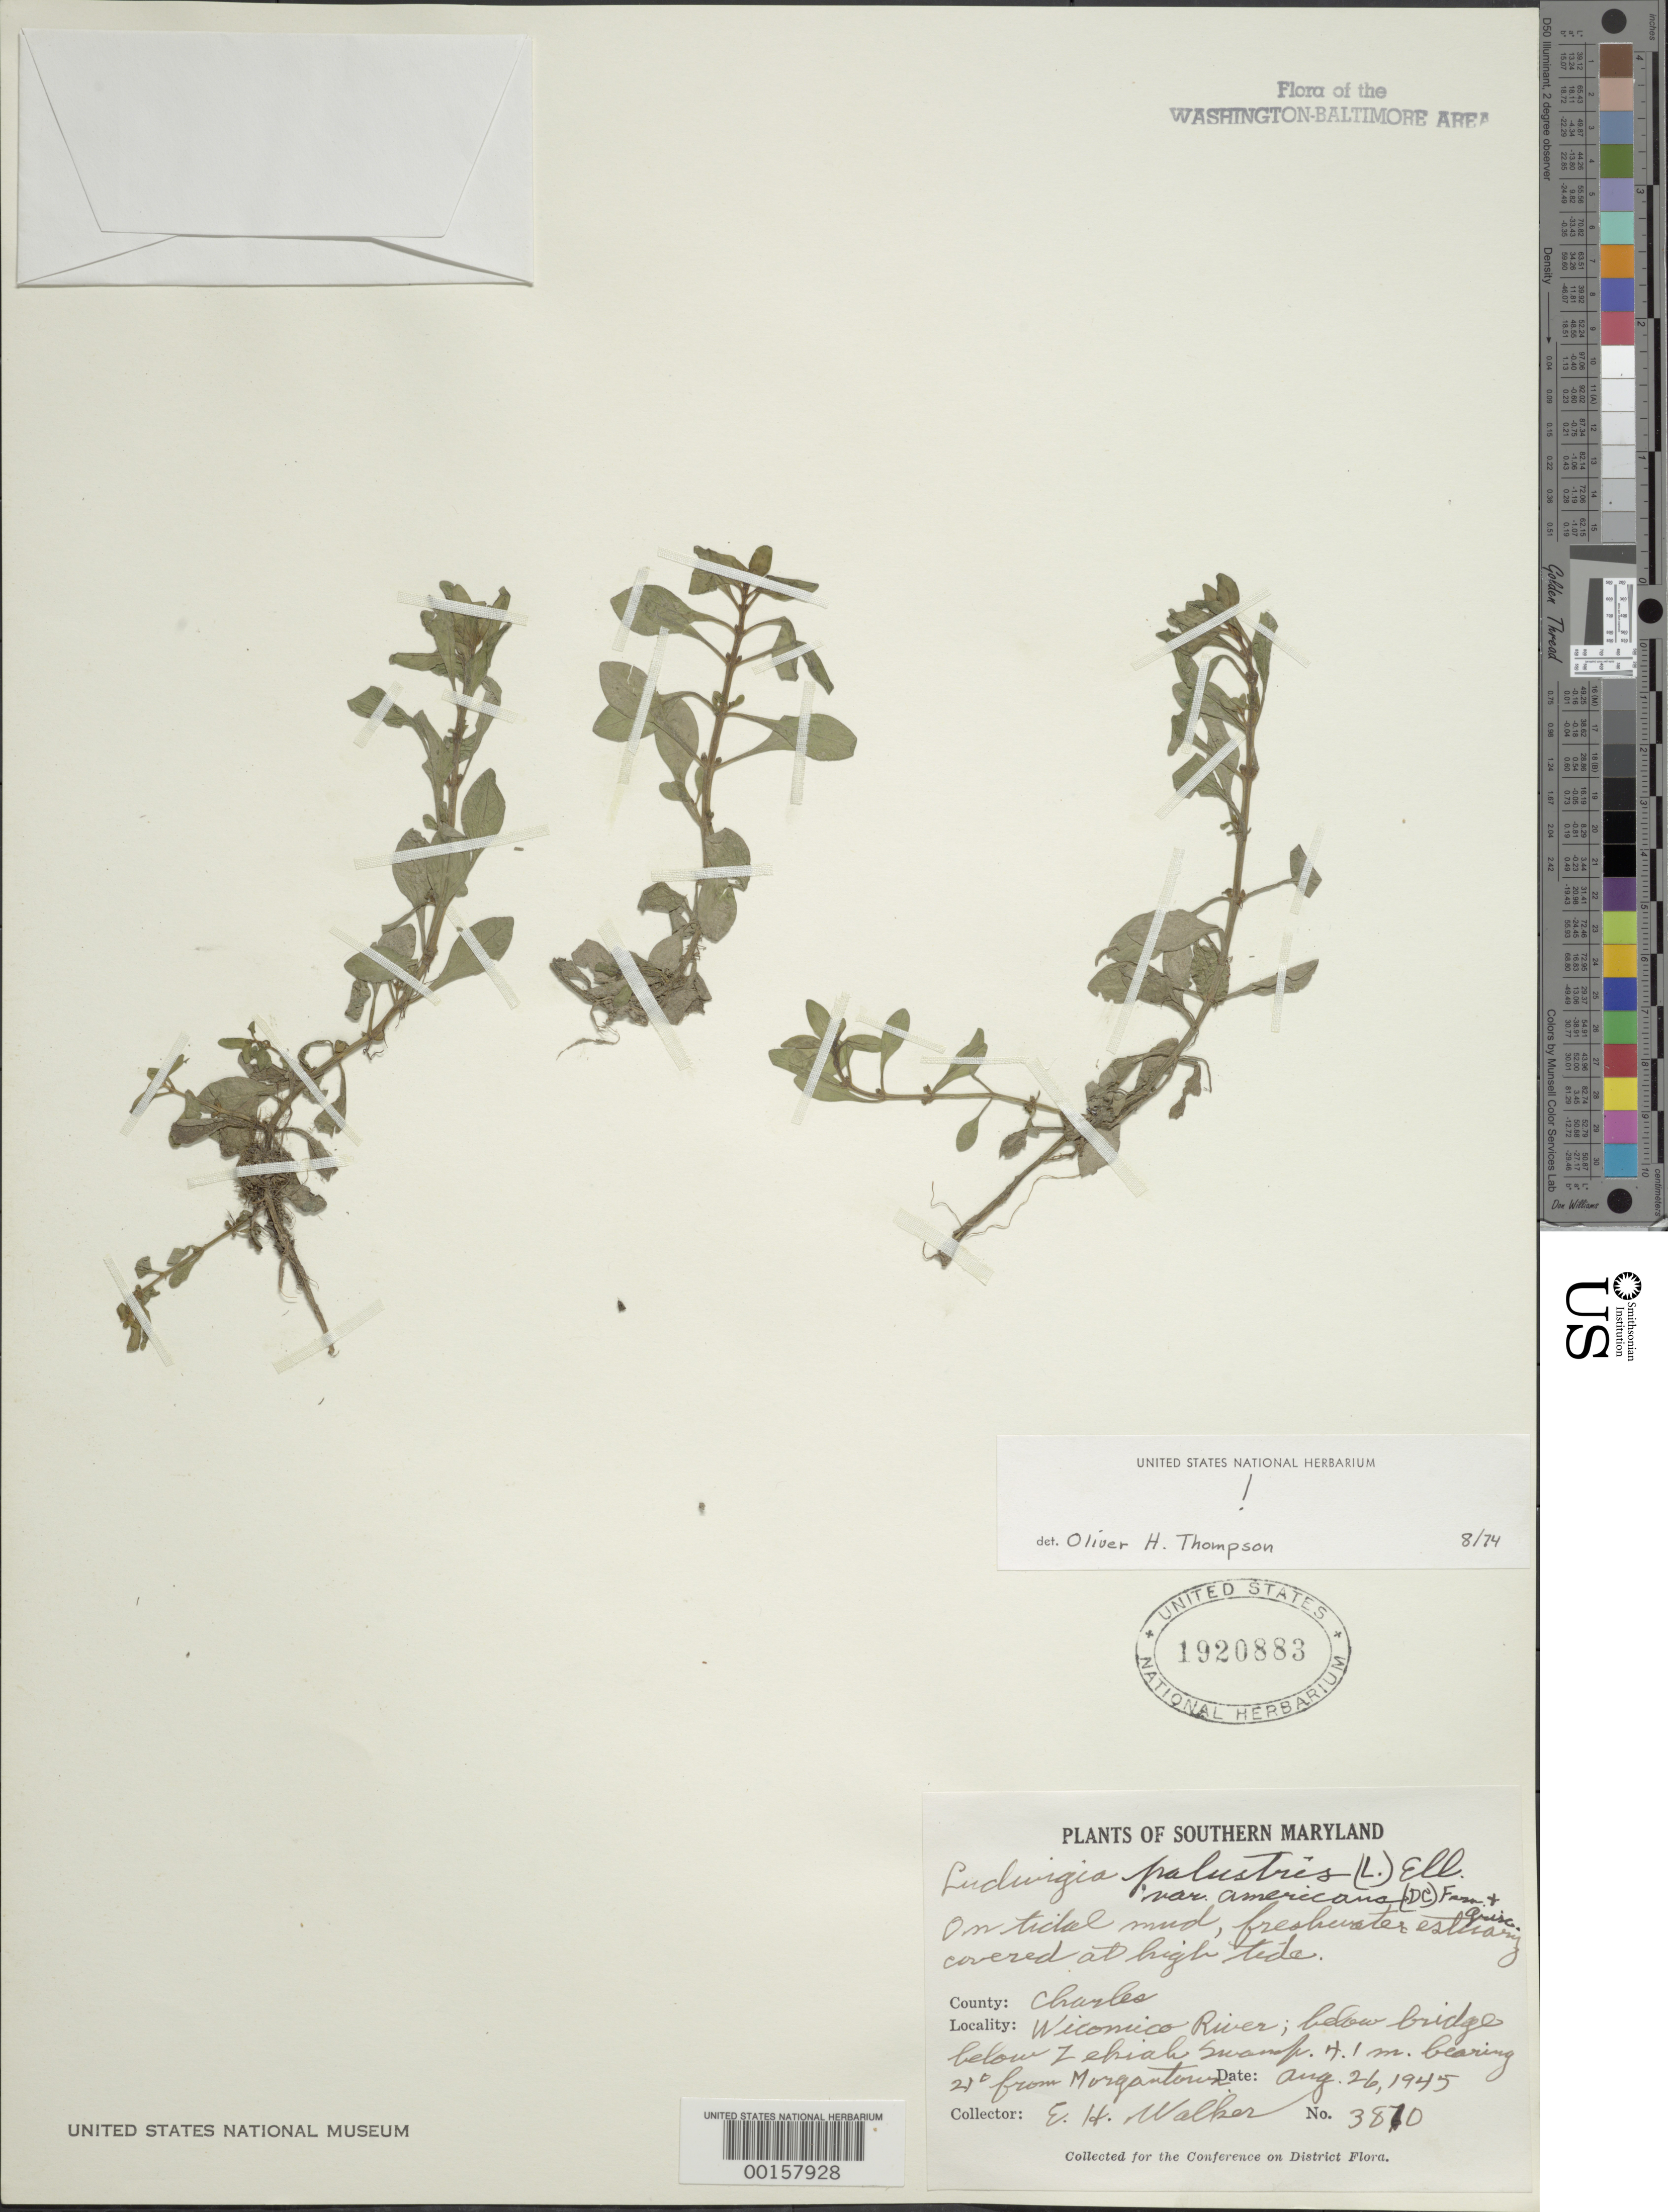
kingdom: Plantae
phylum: Tracheophyta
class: Magnoliopsida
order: Myrtales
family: Onagraceae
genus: Ludwigia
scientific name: Ludwigia palustris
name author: (L.) Elliott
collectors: E. H. Walker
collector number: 3810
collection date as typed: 26 Aug 1945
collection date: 1945-08-26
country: United States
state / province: Maryland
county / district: Charles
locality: G 21 Degrees from Morgantown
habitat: On tidal mud freshwater estuary covered at high tide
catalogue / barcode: US 1920883